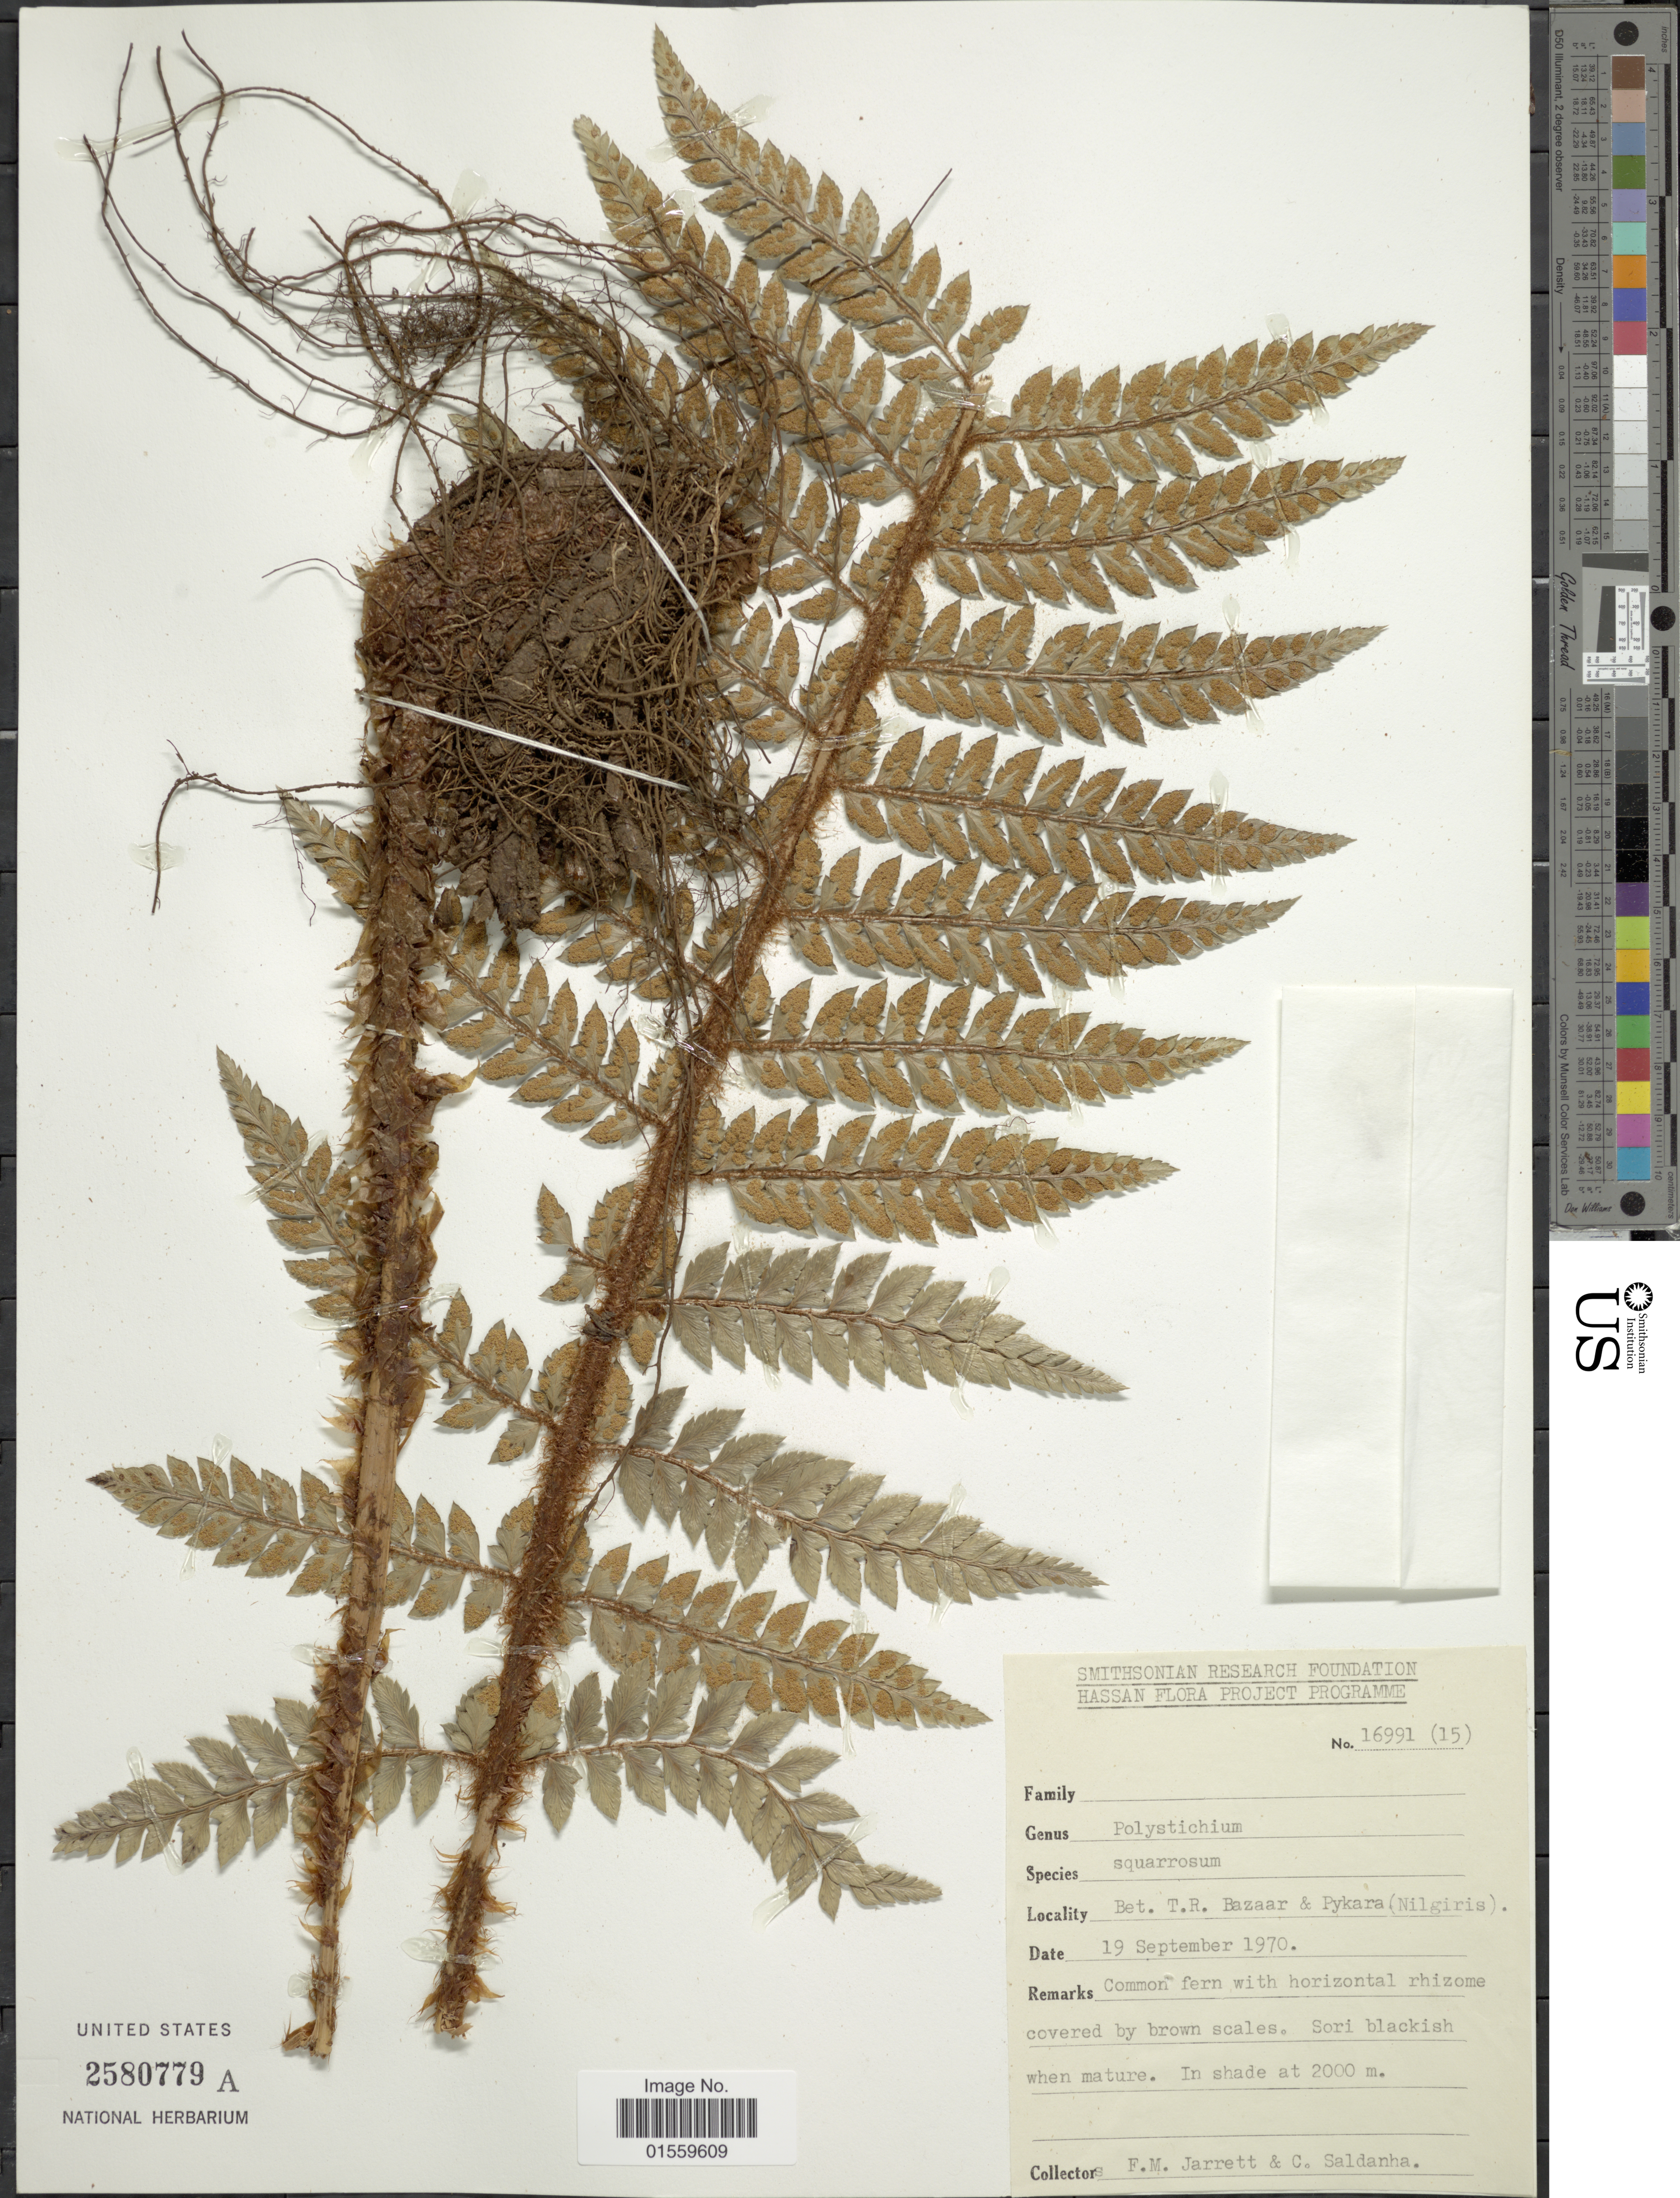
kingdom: Plantae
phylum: Tracheophyta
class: Polypodiopsida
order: Polypodiales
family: Dryopteridaceae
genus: Polystichum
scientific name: Polystichum squarrosum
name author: (D. Don) Fée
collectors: F. M. Jarrett & C. Saldanha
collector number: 16991(15)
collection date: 1970-09-19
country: India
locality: Bet. T. R. Bazaar & Pykara (Nilgiris)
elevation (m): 2000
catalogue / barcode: US 2580778A